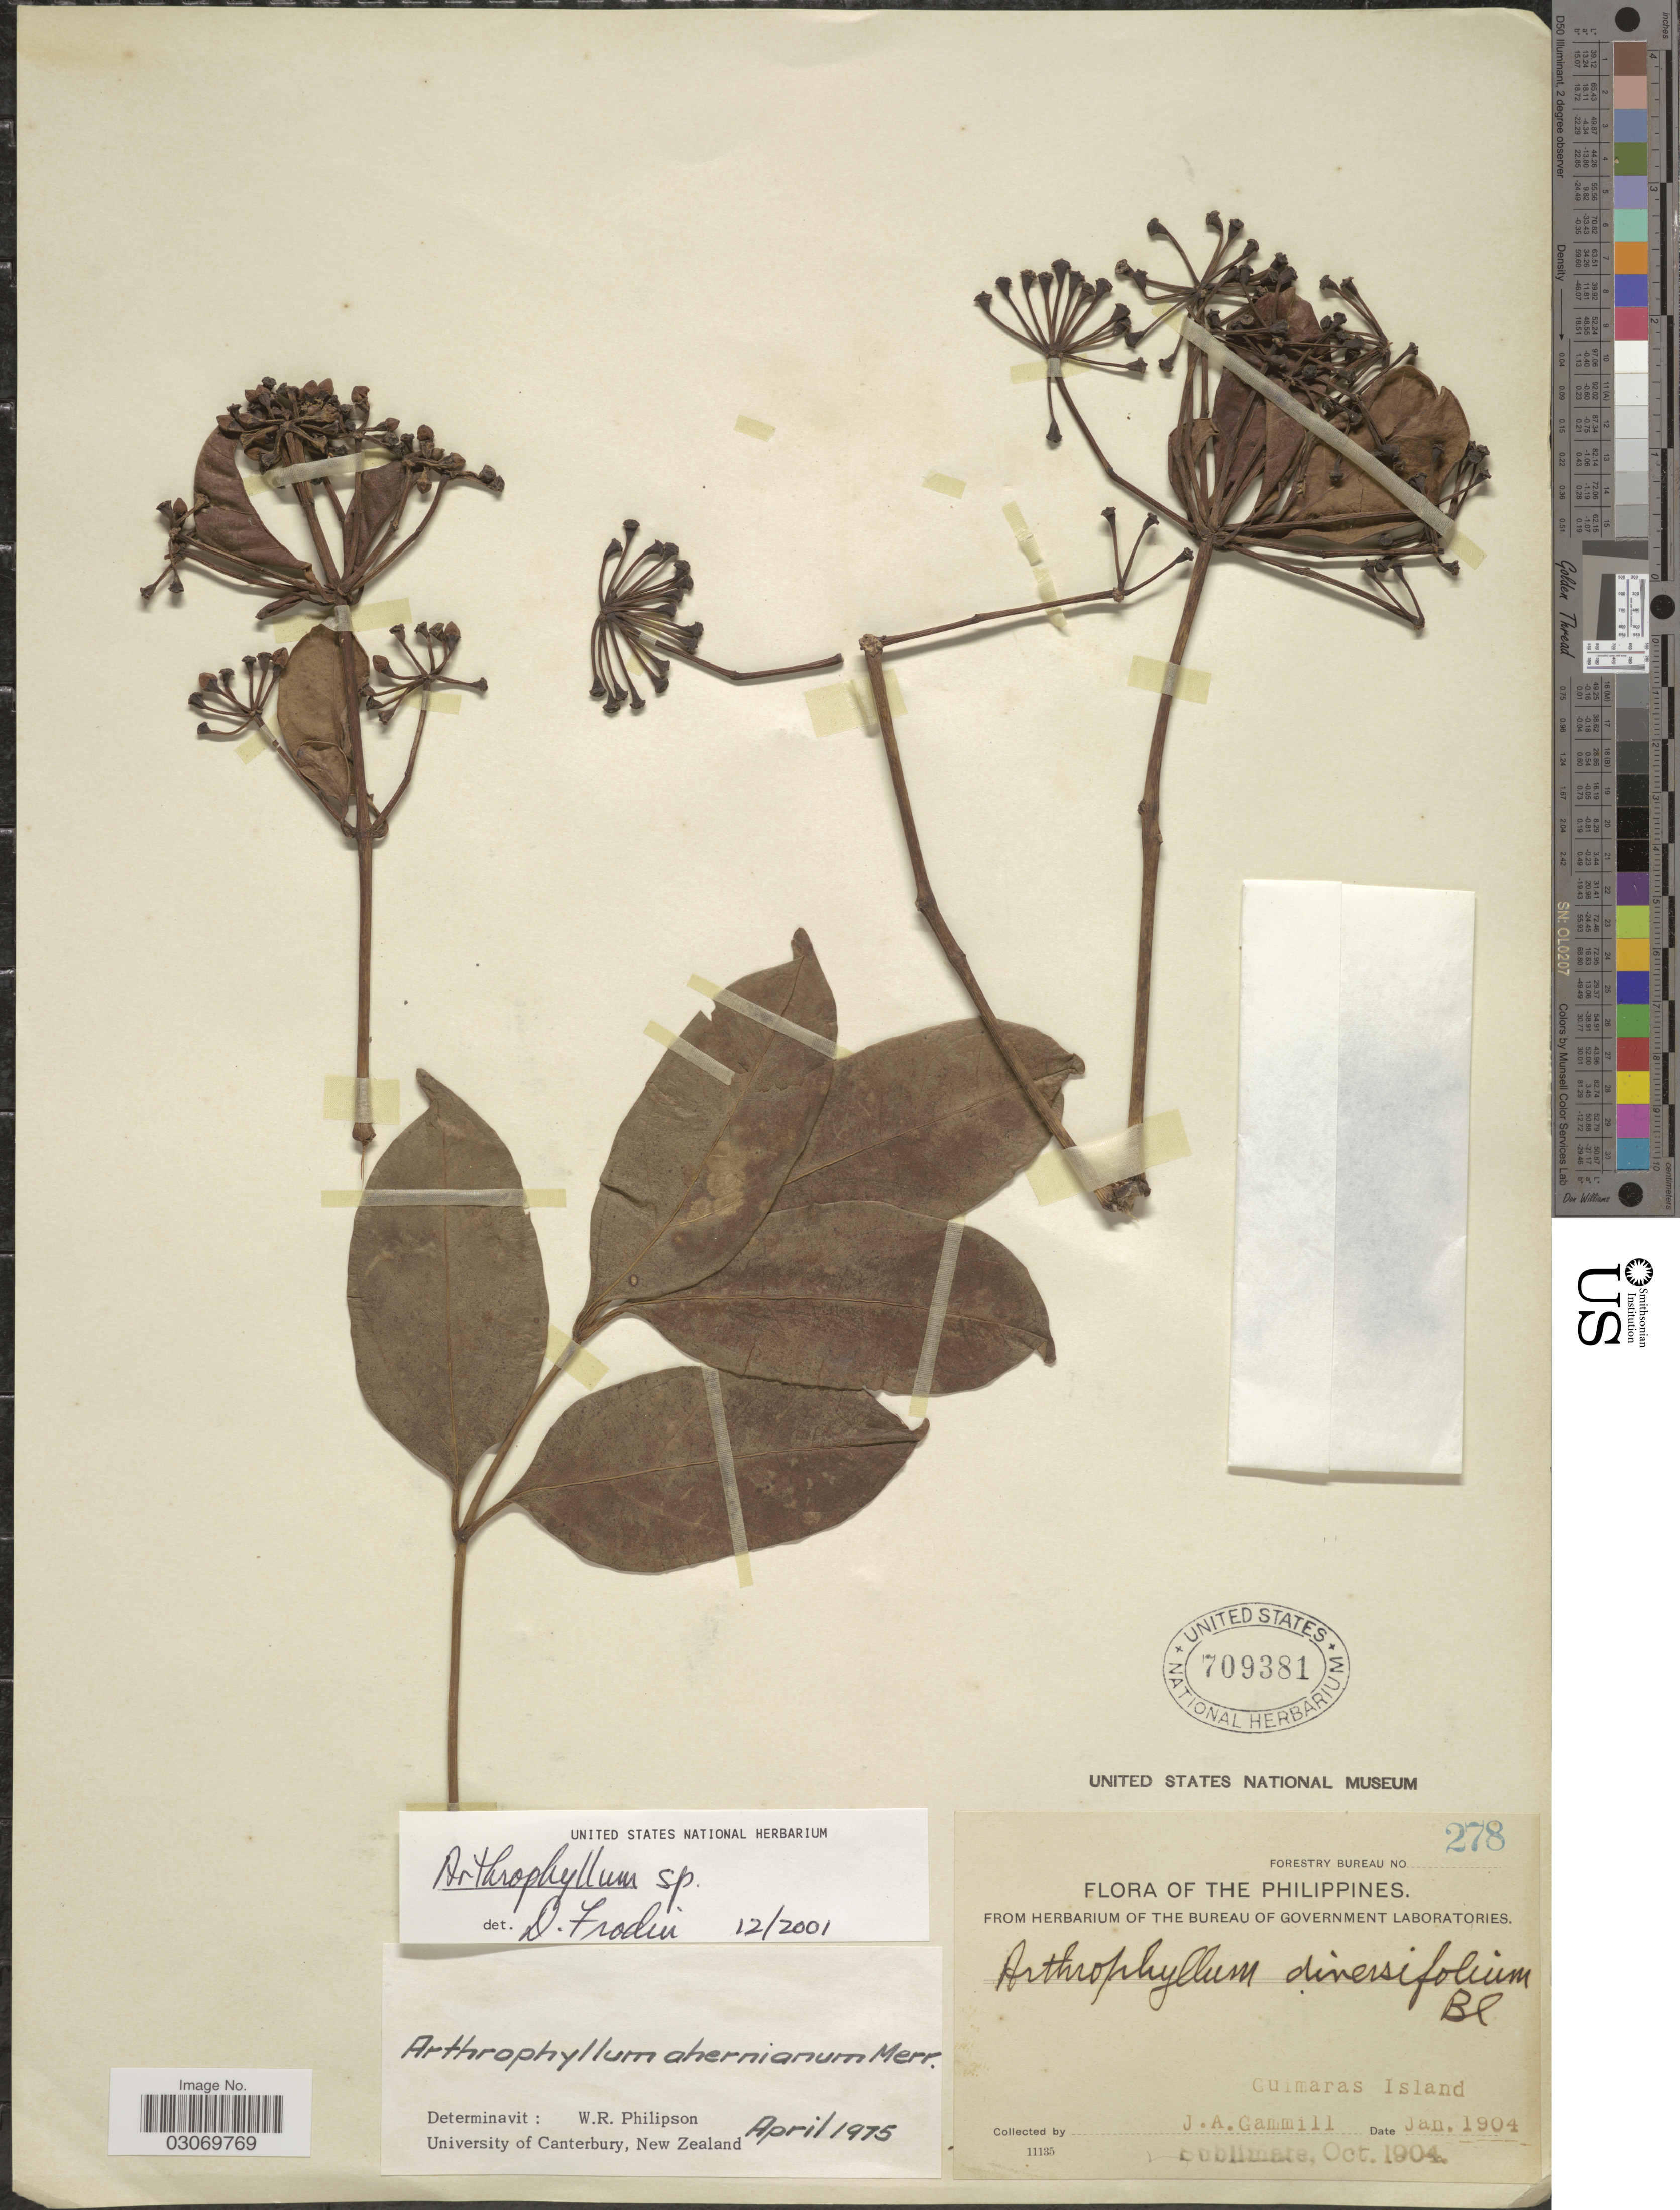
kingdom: Plantae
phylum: Tracheophyta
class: Magnoliopsida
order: Apiales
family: Araliaceae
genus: Arthrophyllum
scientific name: Arthrophyllum sp.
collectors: J. Gammill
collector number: Forestry Bureau 278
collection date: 1904-01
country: Philippines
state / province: Western Visayas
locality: Guimaras Island.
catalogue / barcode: US 709381